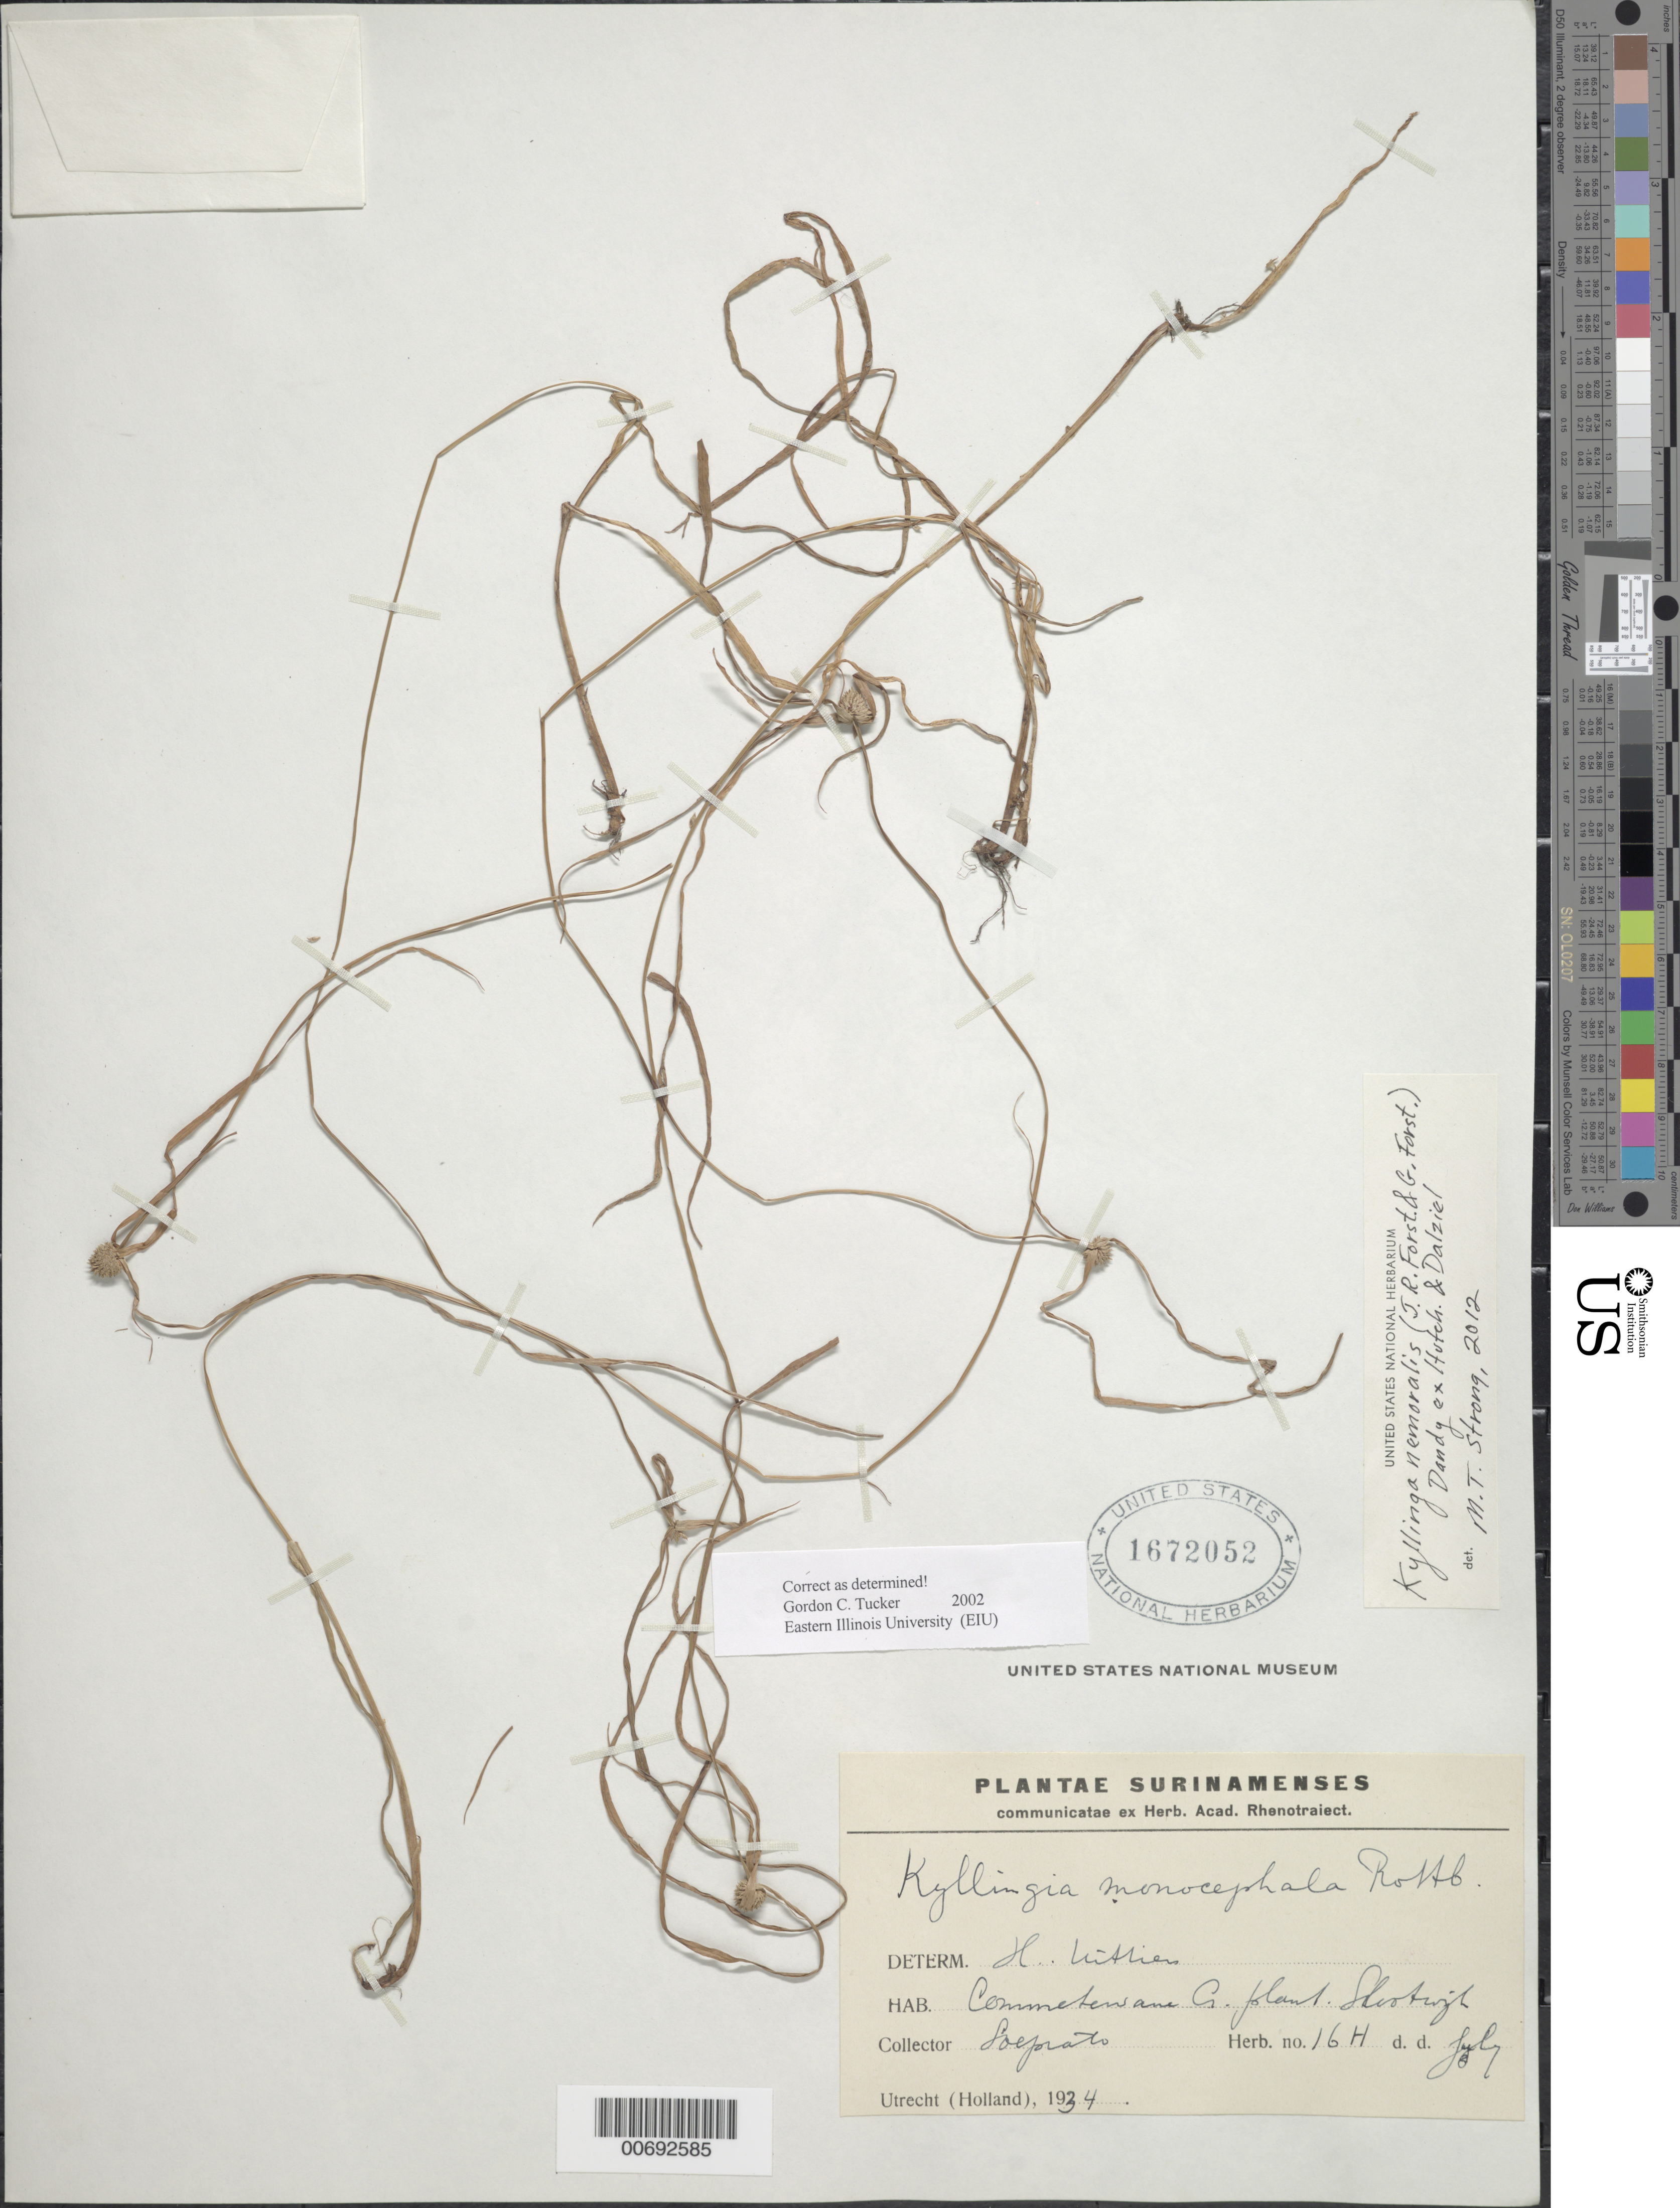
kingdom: Plantae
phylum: Tracheophyta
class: Liliopsida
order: Poales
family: Cyperaceae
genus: Cyperus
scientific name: Cyperus mindorensis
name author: (Steud.) Huygh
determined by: Strong, M. T., (US), Smithsonian Institution - National Museum of Natural History (UNITED STATES)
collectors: -. Soeprato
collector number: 16 H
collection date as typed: July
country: Suriname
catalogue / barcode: US 1672052